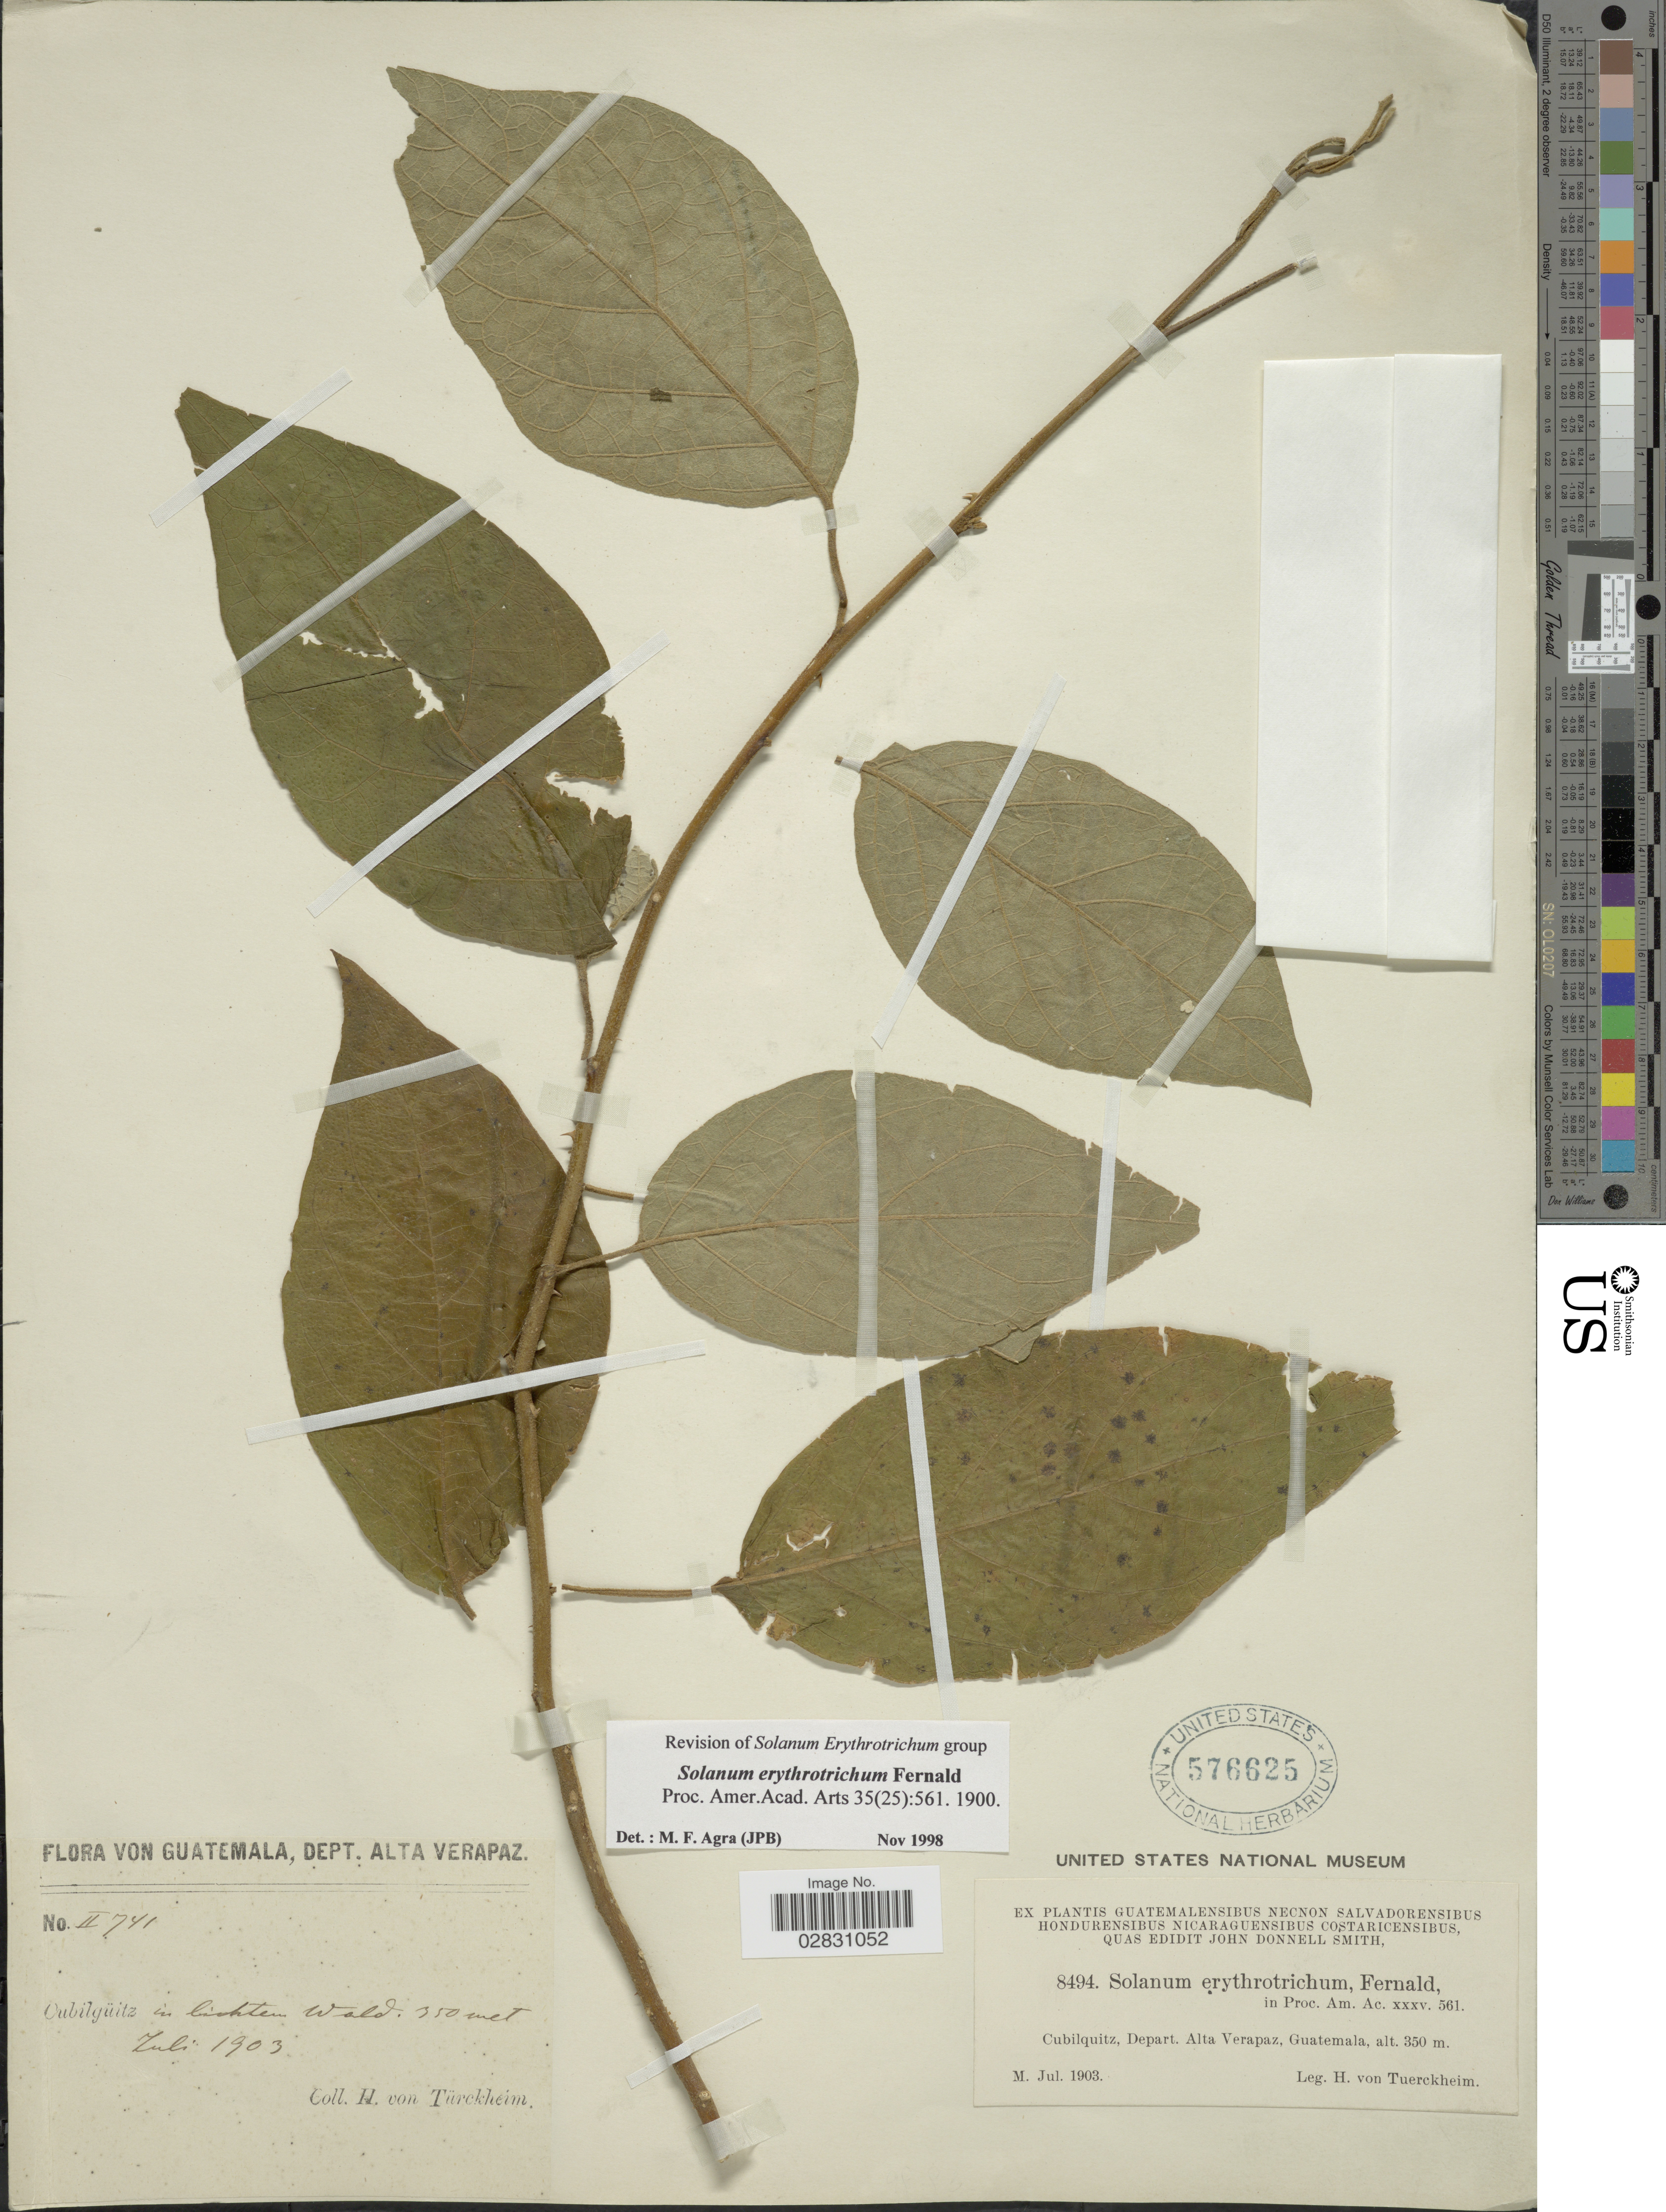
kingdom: Plantae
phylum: Tracheophyta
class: Magnoliopsida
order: Solanales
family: Solanaceae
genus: Solanum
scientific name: Solanum erythrotrichum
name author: Fernald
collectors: H. von Türckheim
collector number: II.741/8494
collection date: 1903-07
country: Guatemala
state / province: Alta Verapaz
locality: Cubilquitz, Depart. Alta Verapaz.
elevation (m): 350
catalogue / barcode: US 576625